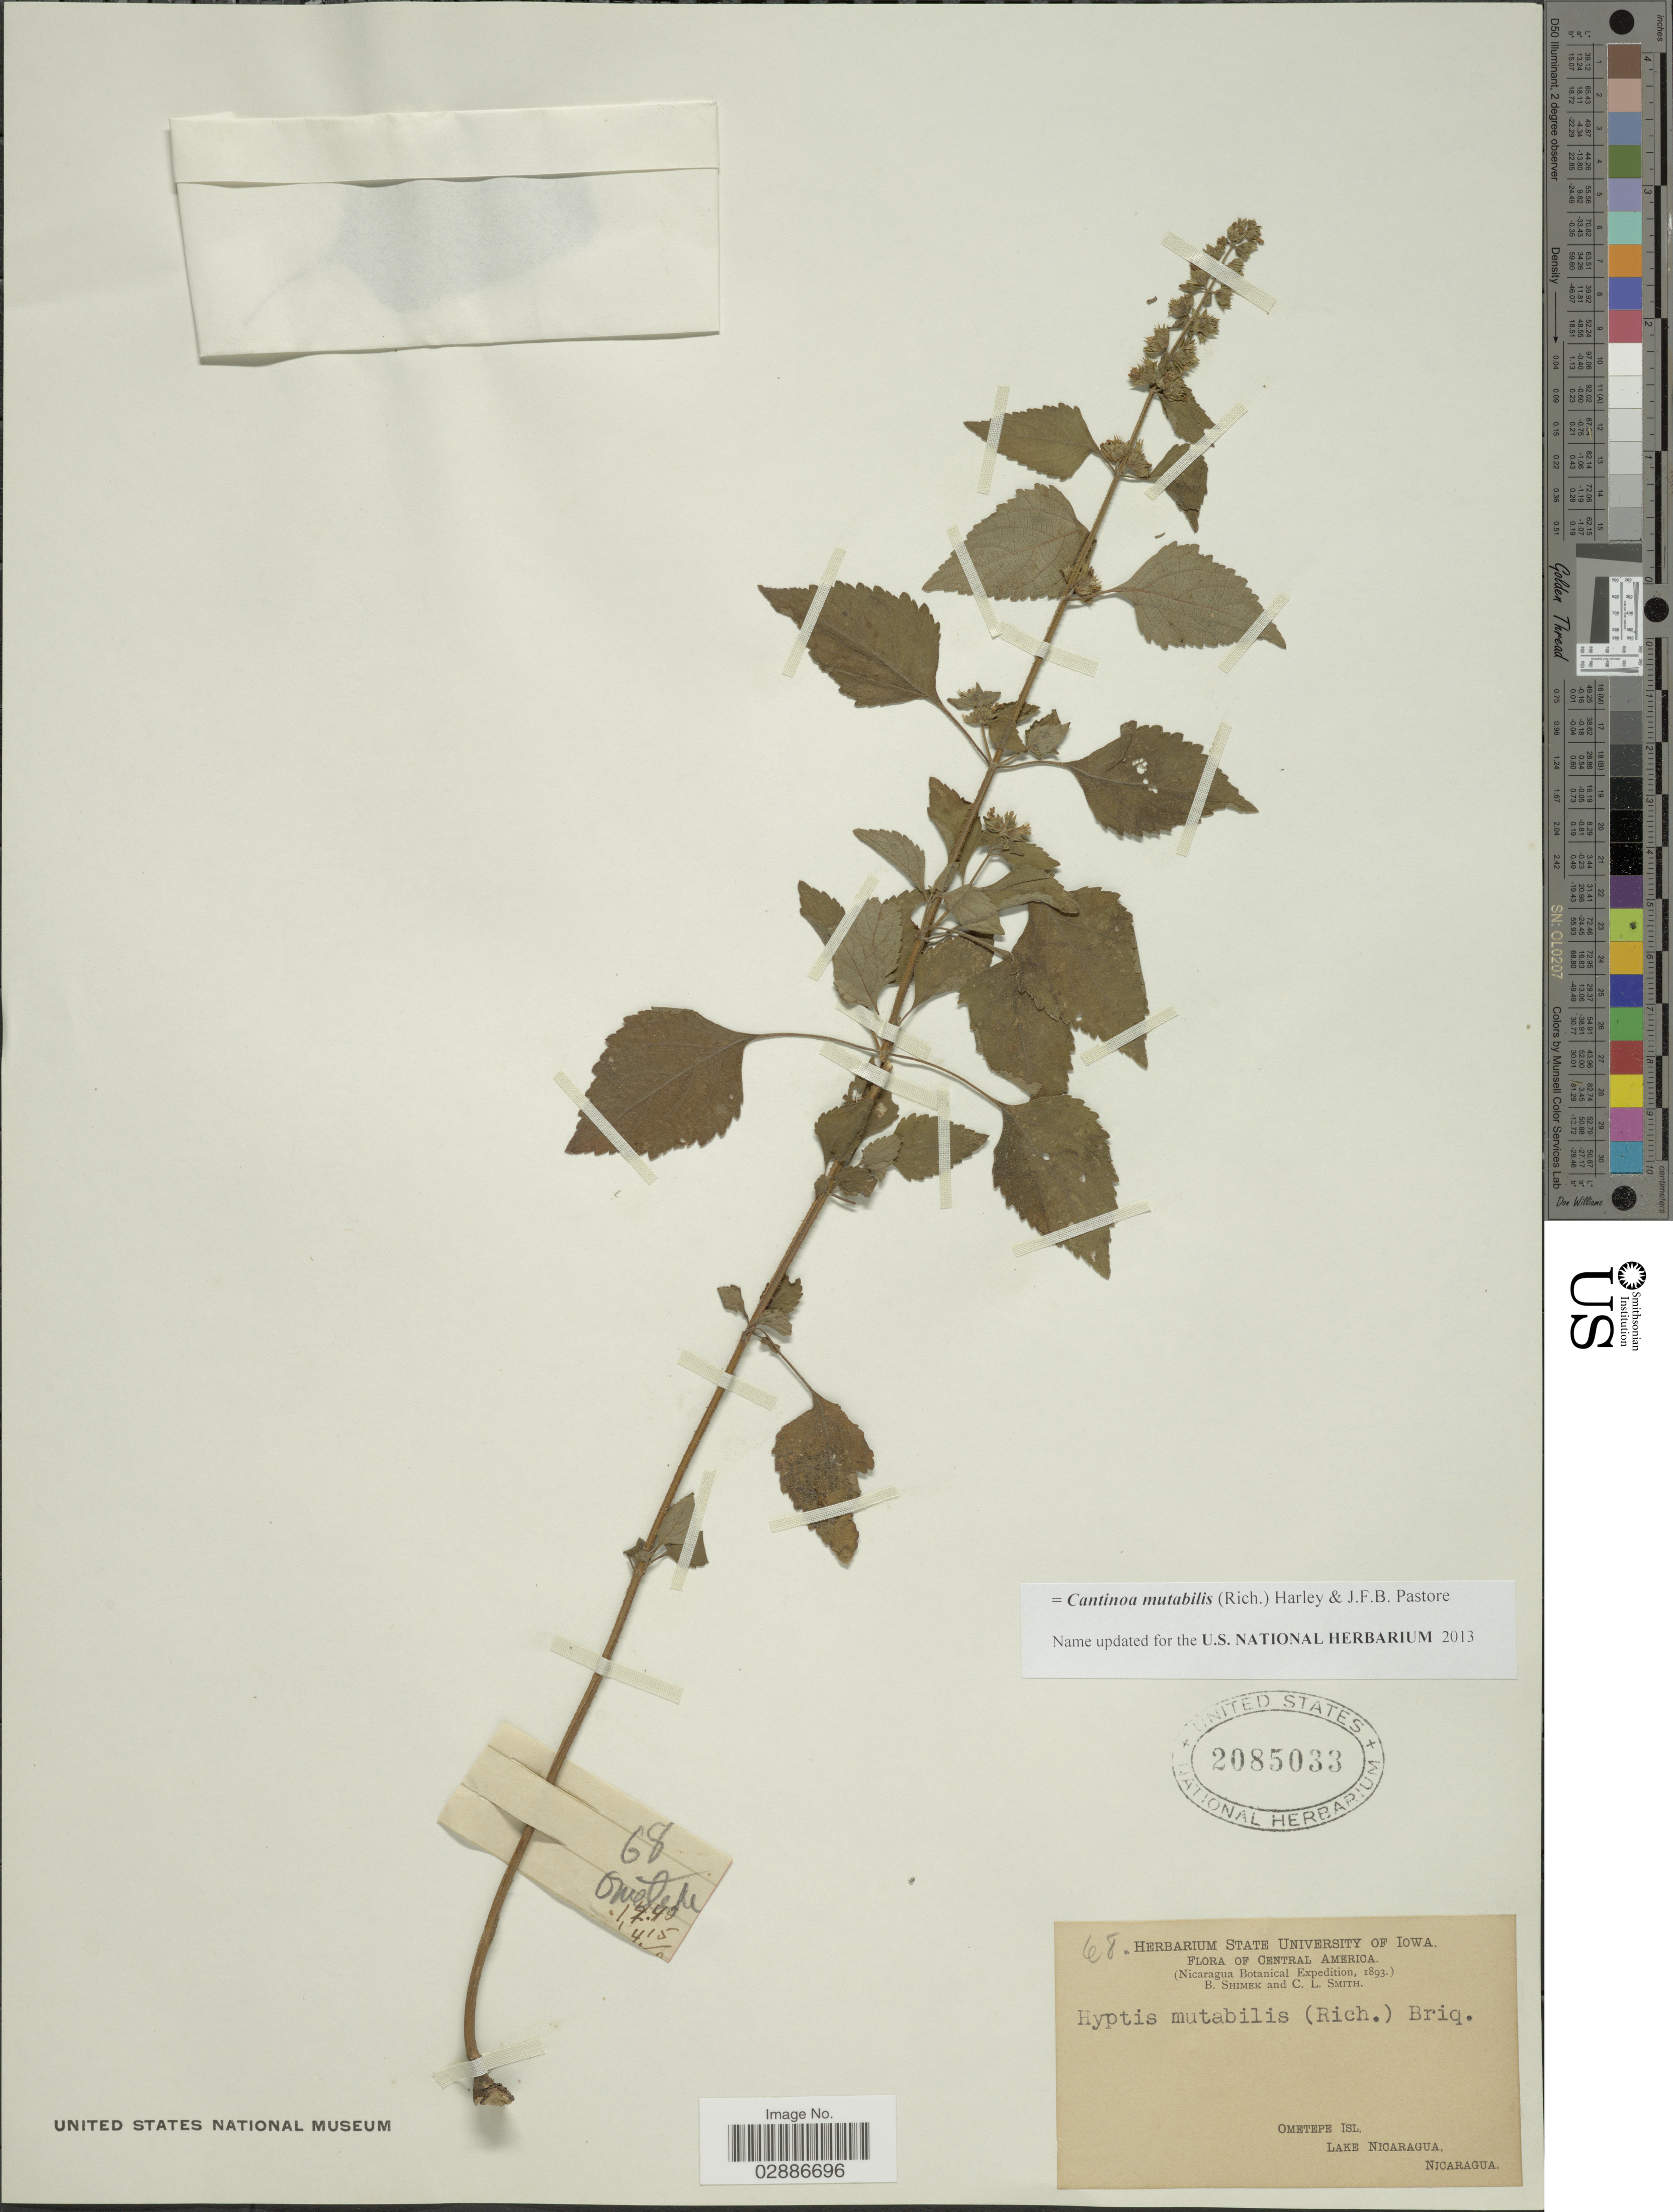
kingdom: Plantae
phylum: Tracheophyta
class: Magnoliopsida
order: Lamiales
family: Lamiaceae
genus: Cantinoa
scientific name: Cantinoa mutabilis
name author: (Epling) Harley & J.F.B. Pastore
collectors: B. Shimek & C. L. Smith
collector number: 68*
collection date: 1893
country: Nicaragua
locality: Ometepe Isl. Lake Nicaragua.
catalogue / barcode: US 2085033